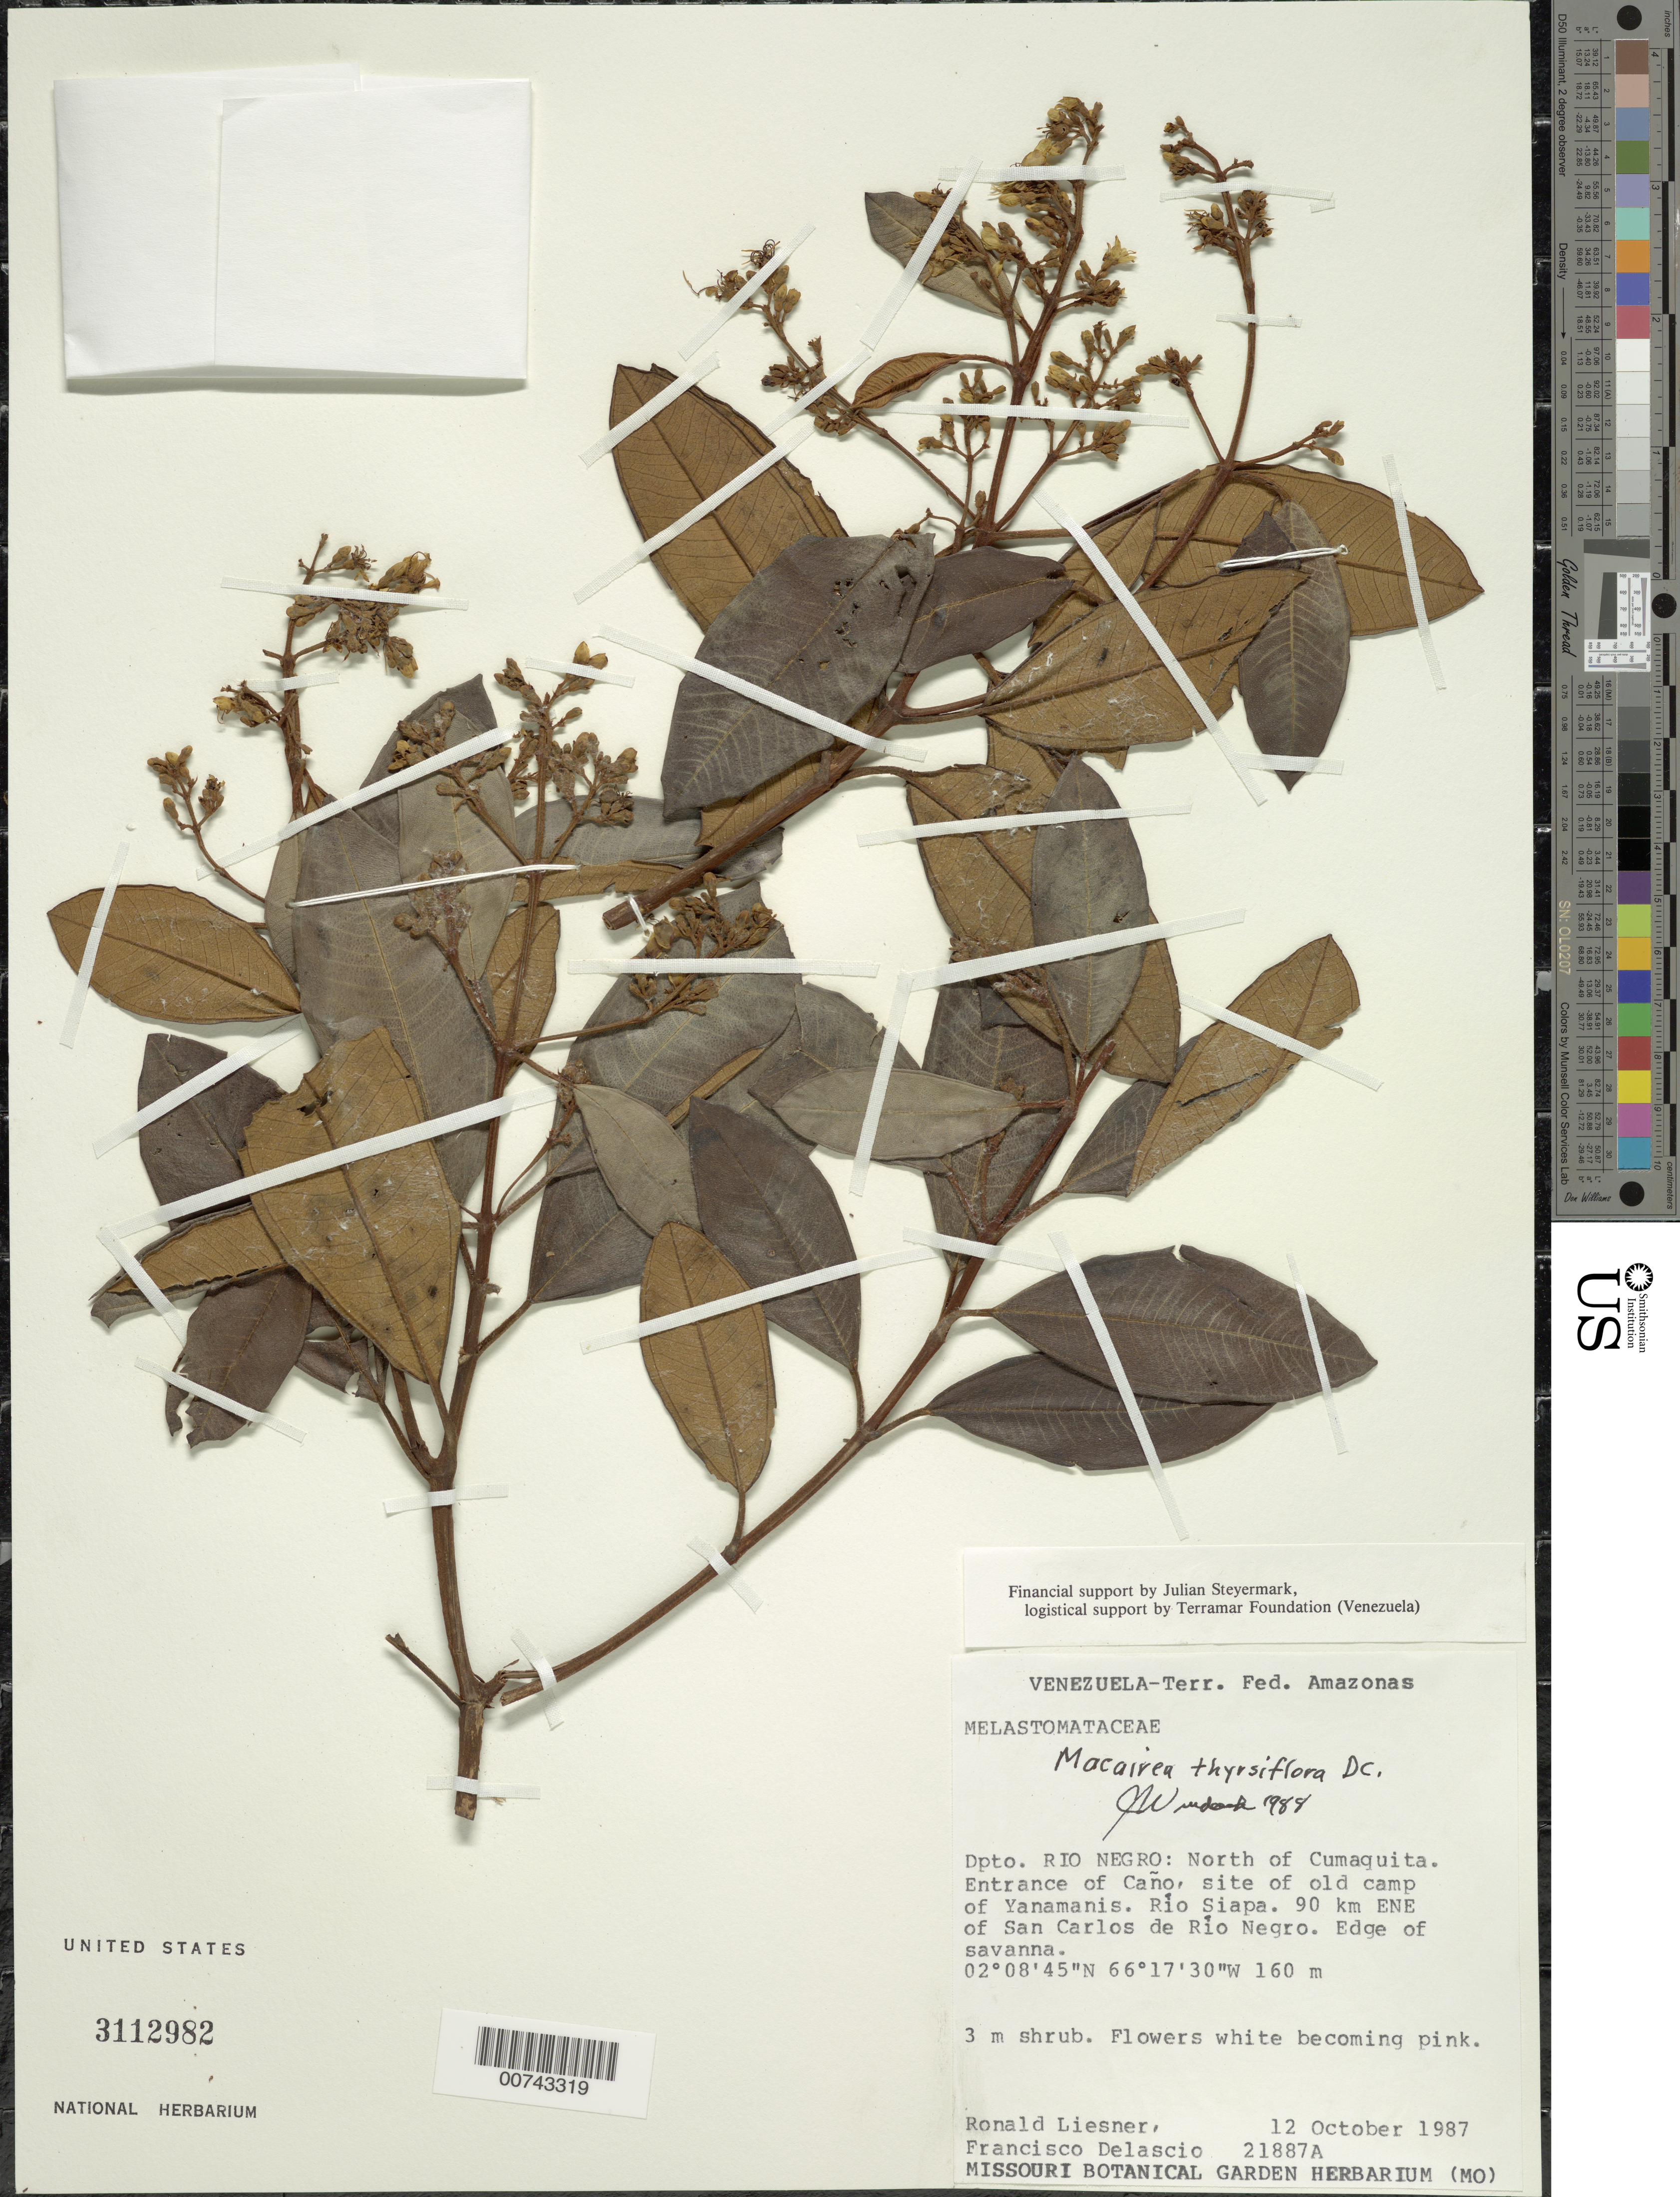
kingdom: Plantae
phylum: Tracheophyta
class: Magnoliopsida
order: Myrtales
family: Melastomataceae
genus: Macairea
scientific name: Macairea thyrsiflora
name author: DC.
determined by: Nunes da Silva, Diego, (RB), Jardim Botanico do Rio de Janeiro - Herbario (BRAZIL)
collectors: R. L. Liesner & F. Delascio C.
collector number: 21887 A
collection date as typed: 12-Oct-87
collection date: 1987-10-12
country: Venezuela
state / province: Amazonas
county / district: Río Negro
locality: Cumaquita, N of; entrance of Caño, site of old camp of Yanamanis; Río Siapa; 90 km ENE of San Carlos de Río Negro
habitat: Edge of savanna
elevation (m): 160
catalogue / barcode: US 3112982